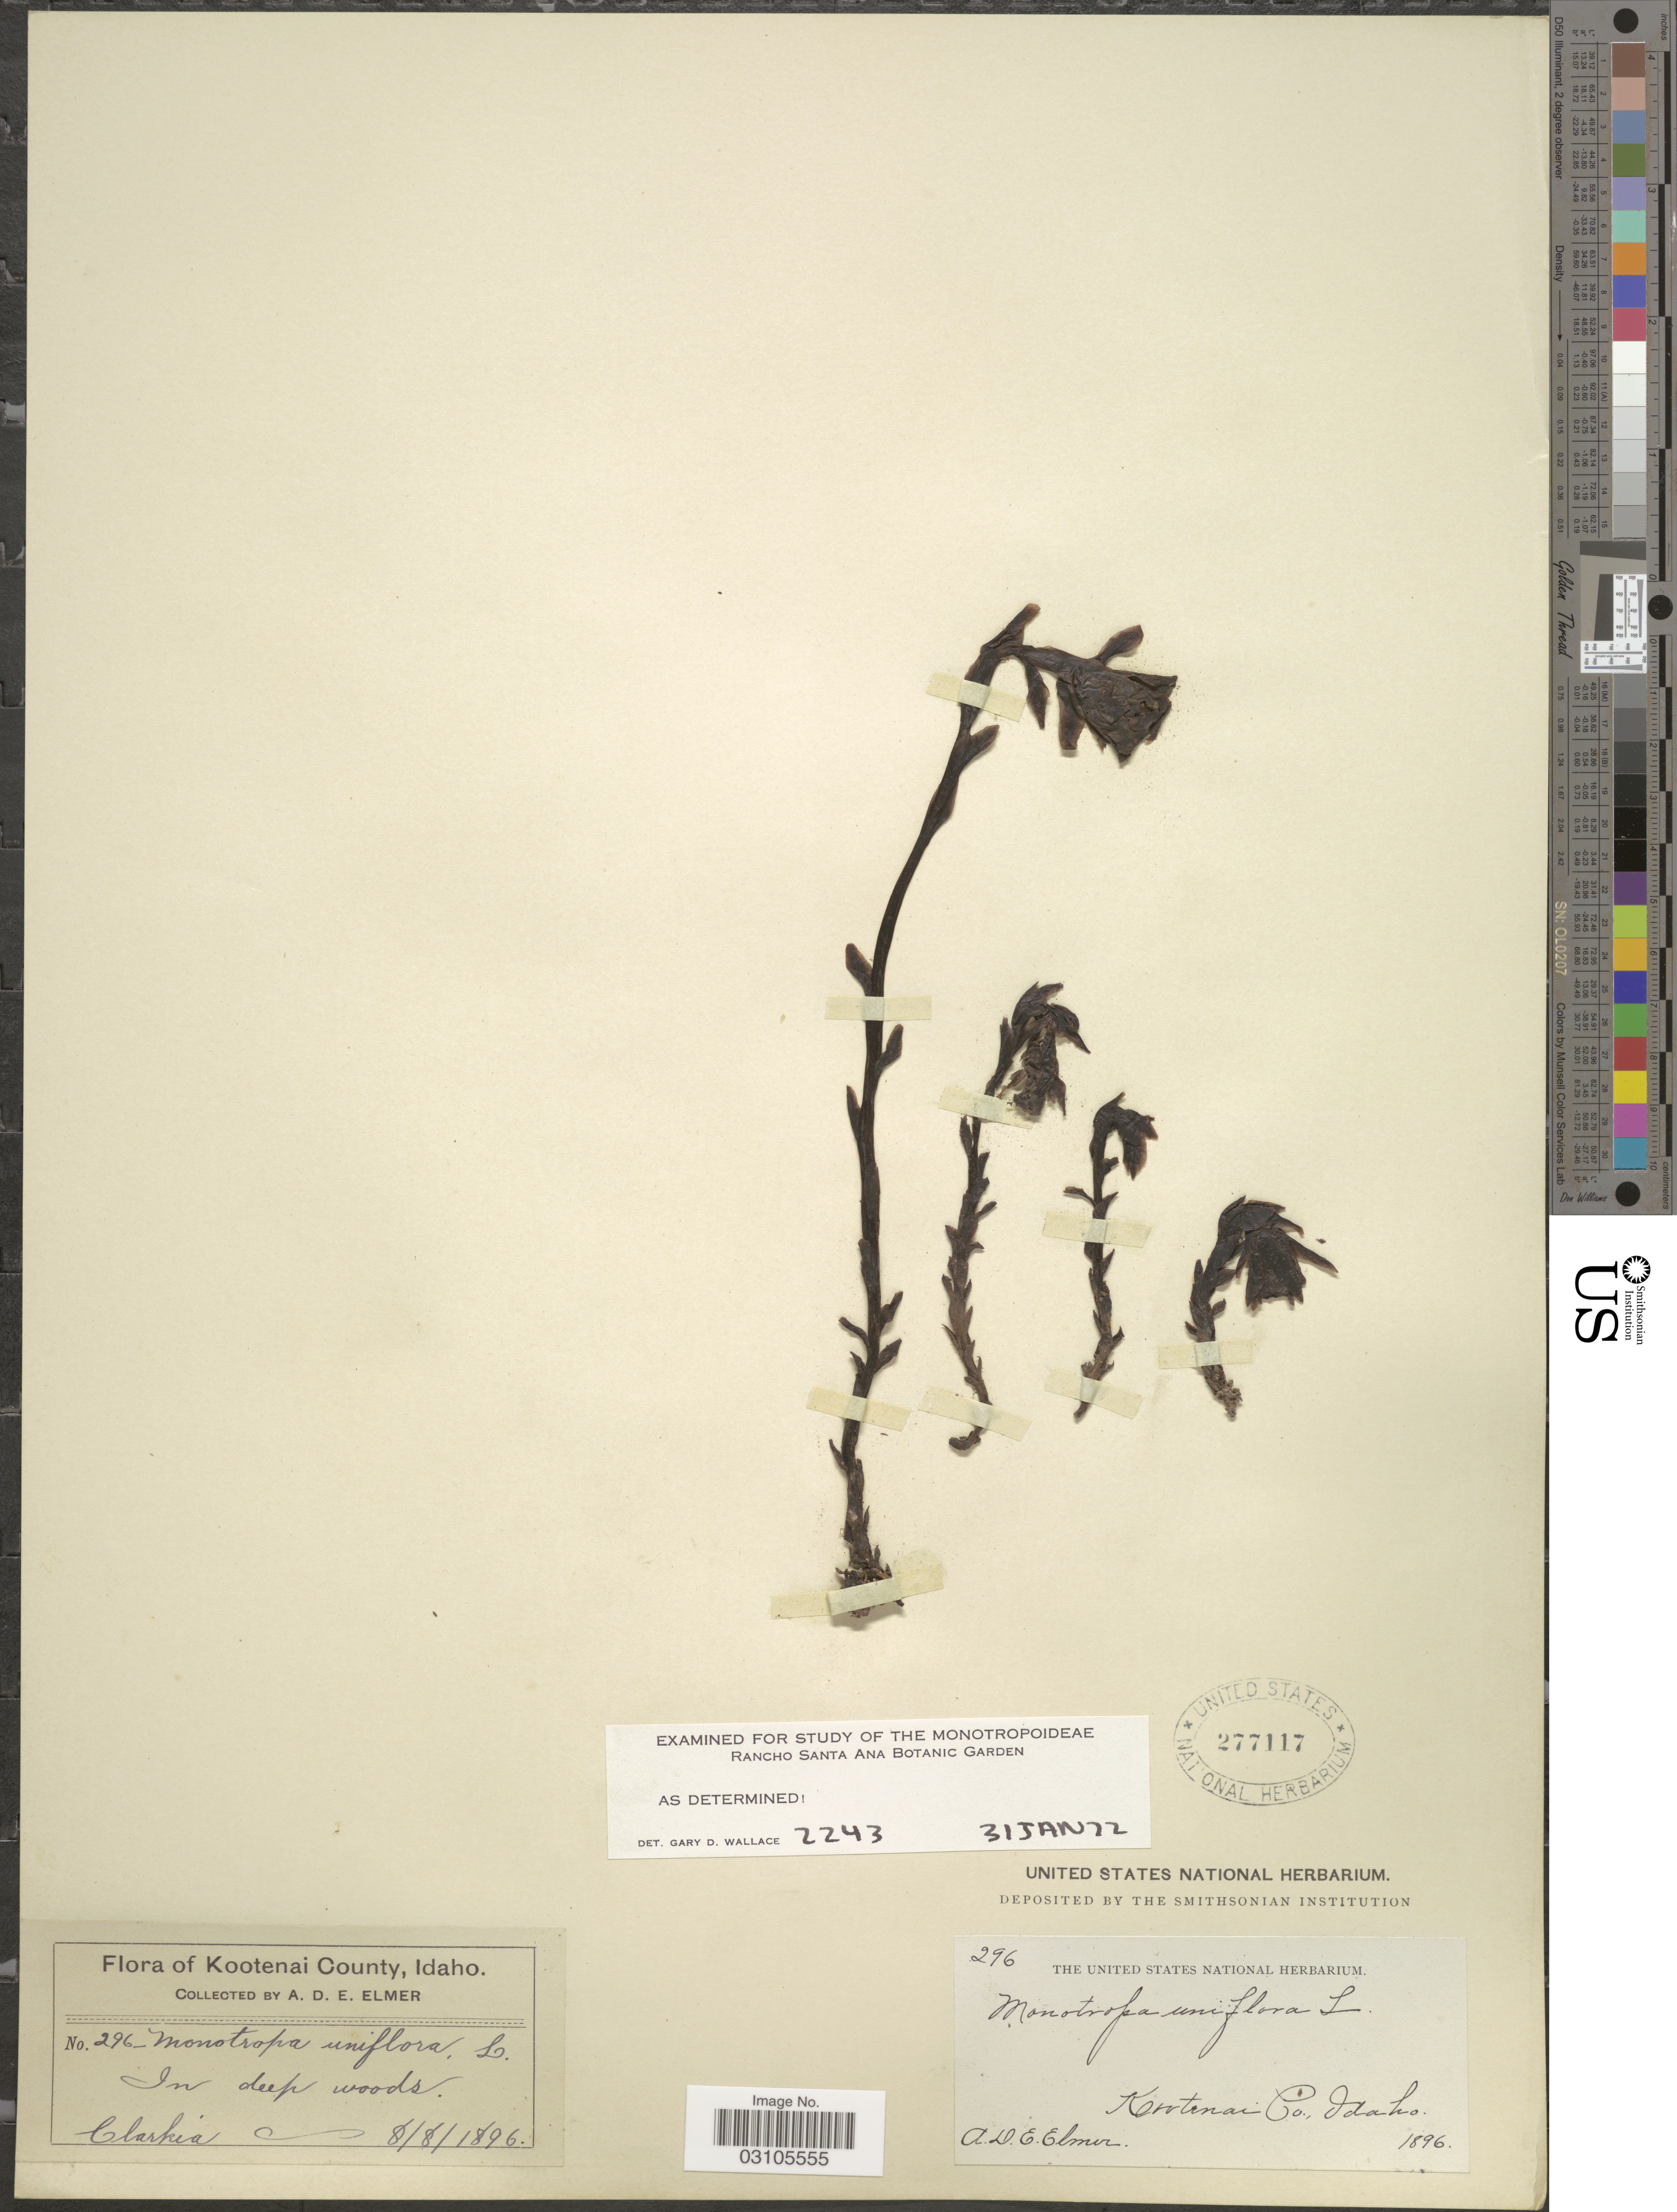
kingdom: Plantae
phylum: Tracheophyta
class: Magnoliopsida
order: Ericales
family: Ericaceae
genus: Monotropa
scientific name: Monotropa uniflora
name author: L.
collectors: A. D. E. Elmer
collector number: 296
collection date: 1896-08-08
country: United States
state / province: Idaho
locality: Kootenai County. In deep woods. Clarkia.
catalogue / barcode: US 277117